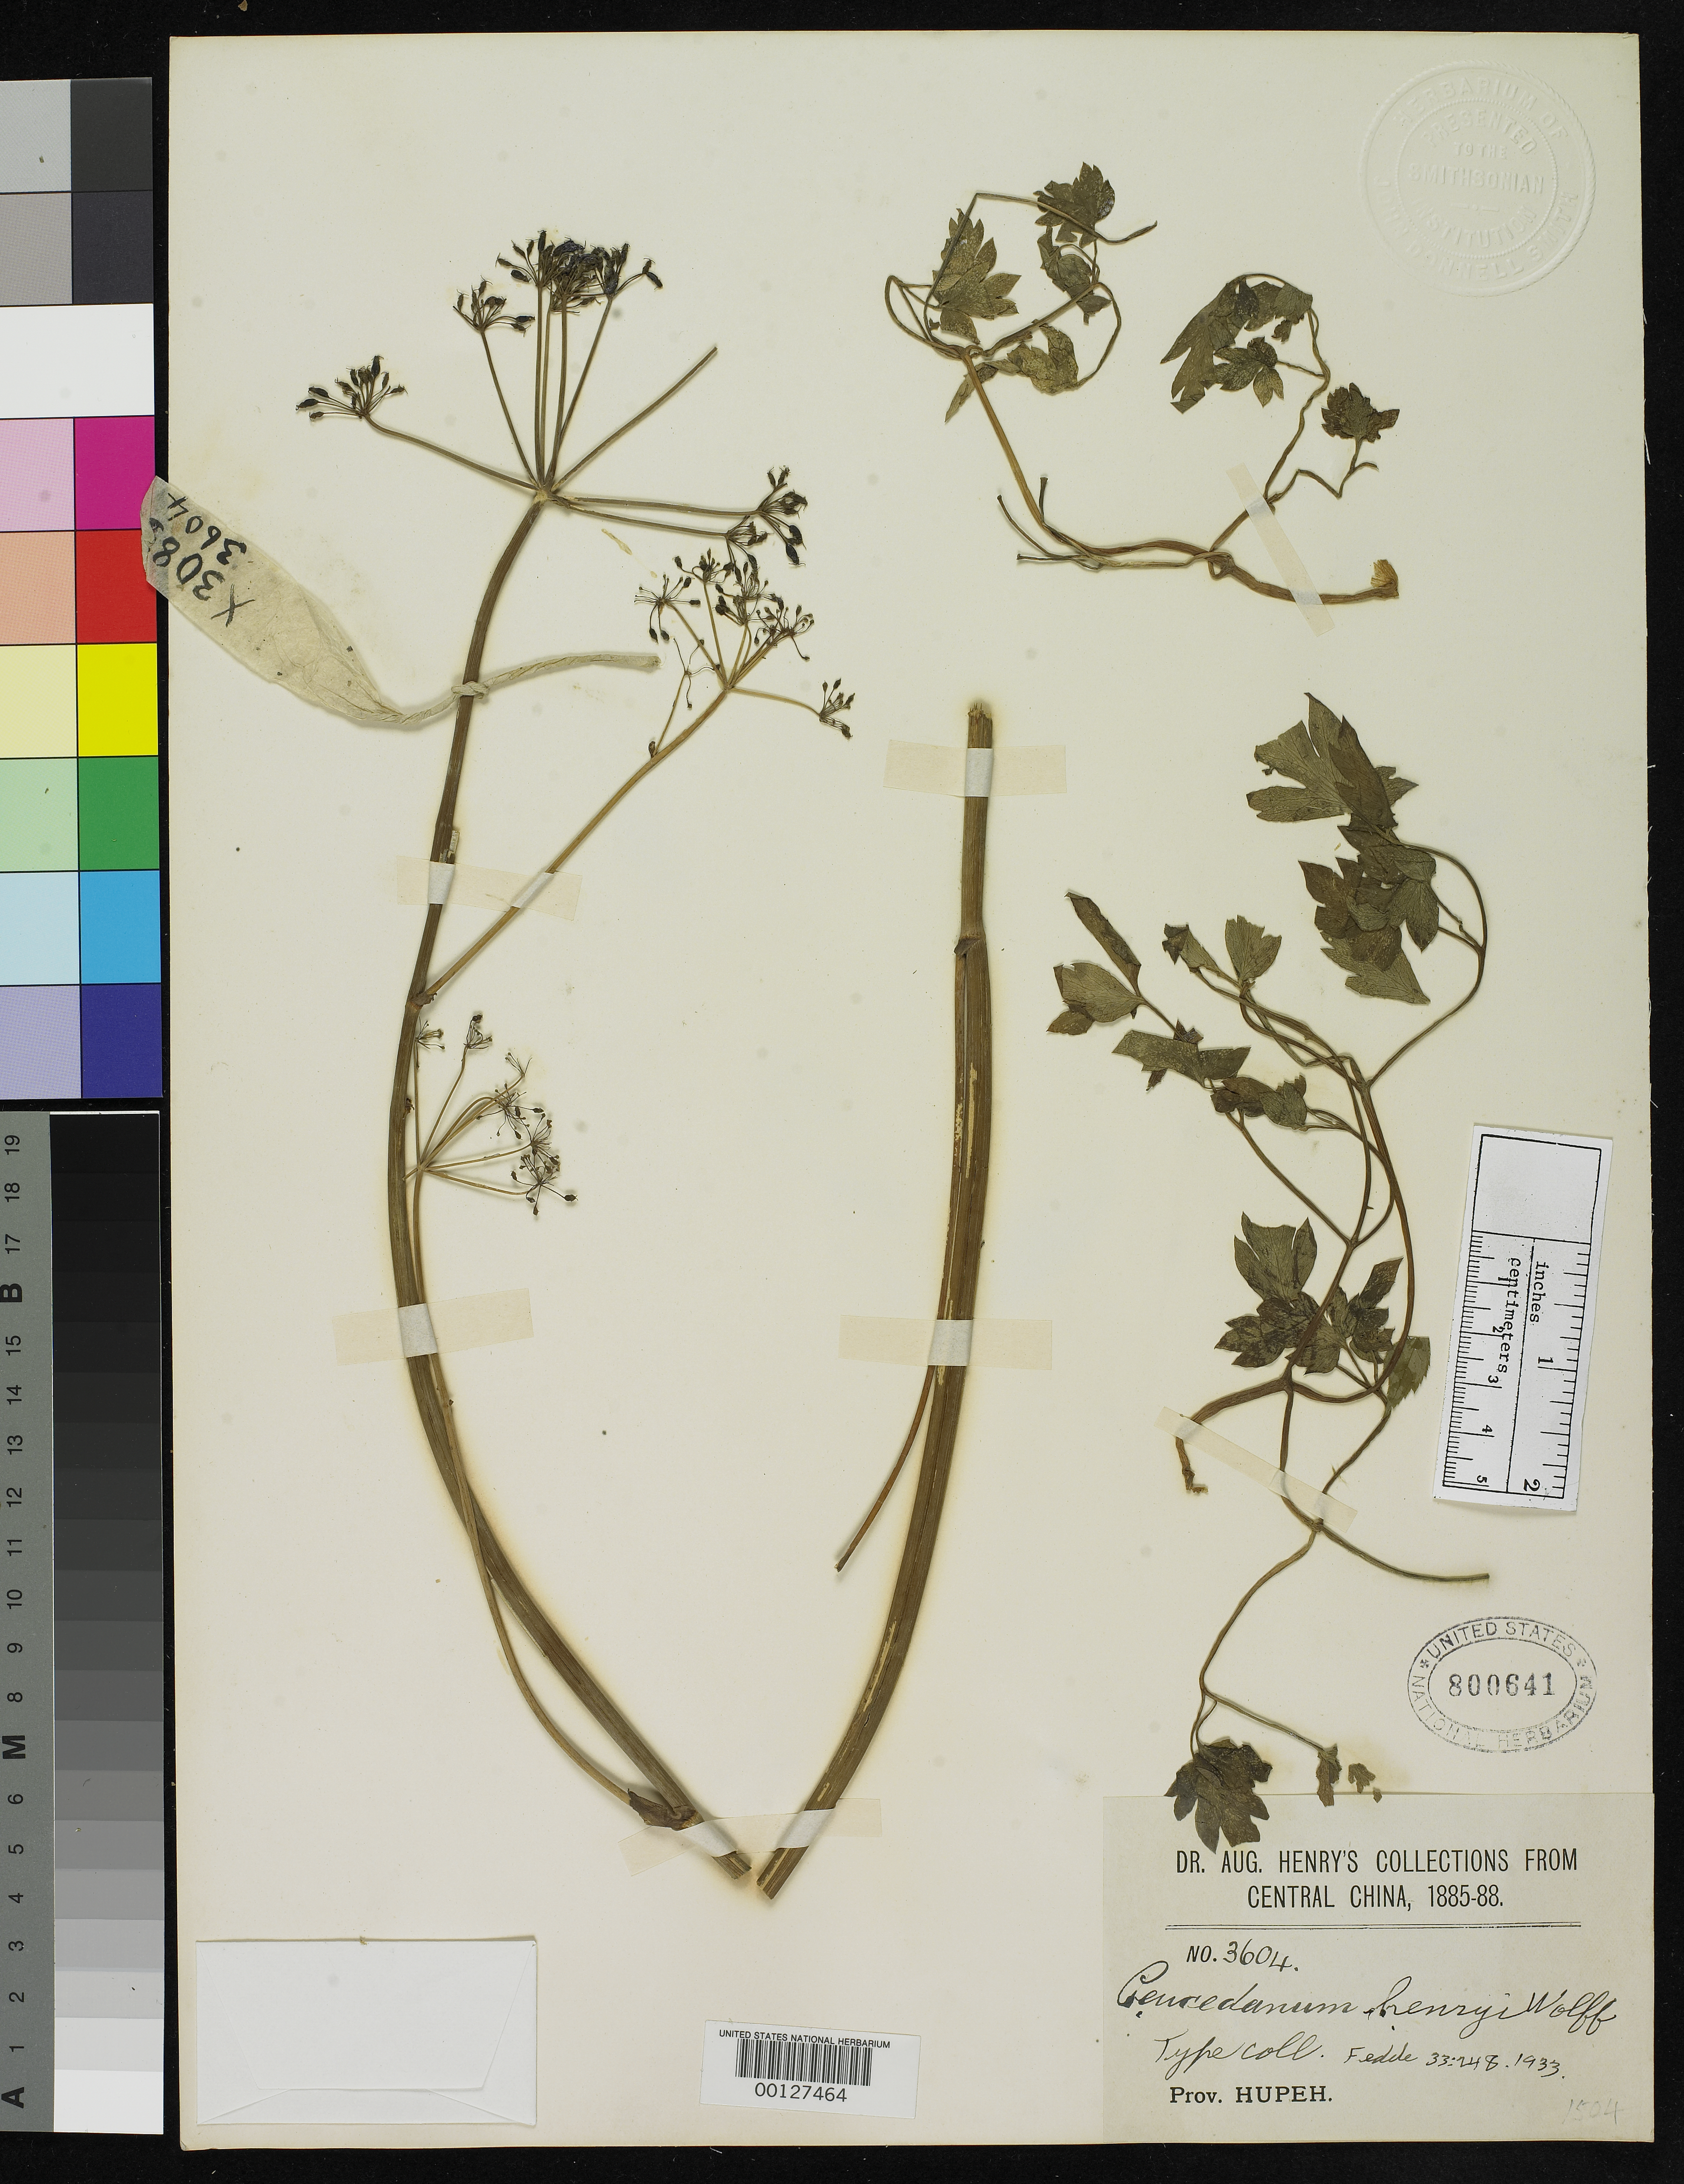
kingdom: Plantae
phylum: Tracheophyta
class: Magnoliopsida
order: Apiales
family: Apiaceae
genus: Peucedanum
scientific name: Peucedanum henryi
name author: H. Wolff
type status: Type Collection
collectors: A. Henry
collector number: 3604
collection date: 1885/1888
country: China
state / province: Hubei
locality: Central China. Prov. Hupeh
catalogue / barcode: US 800641